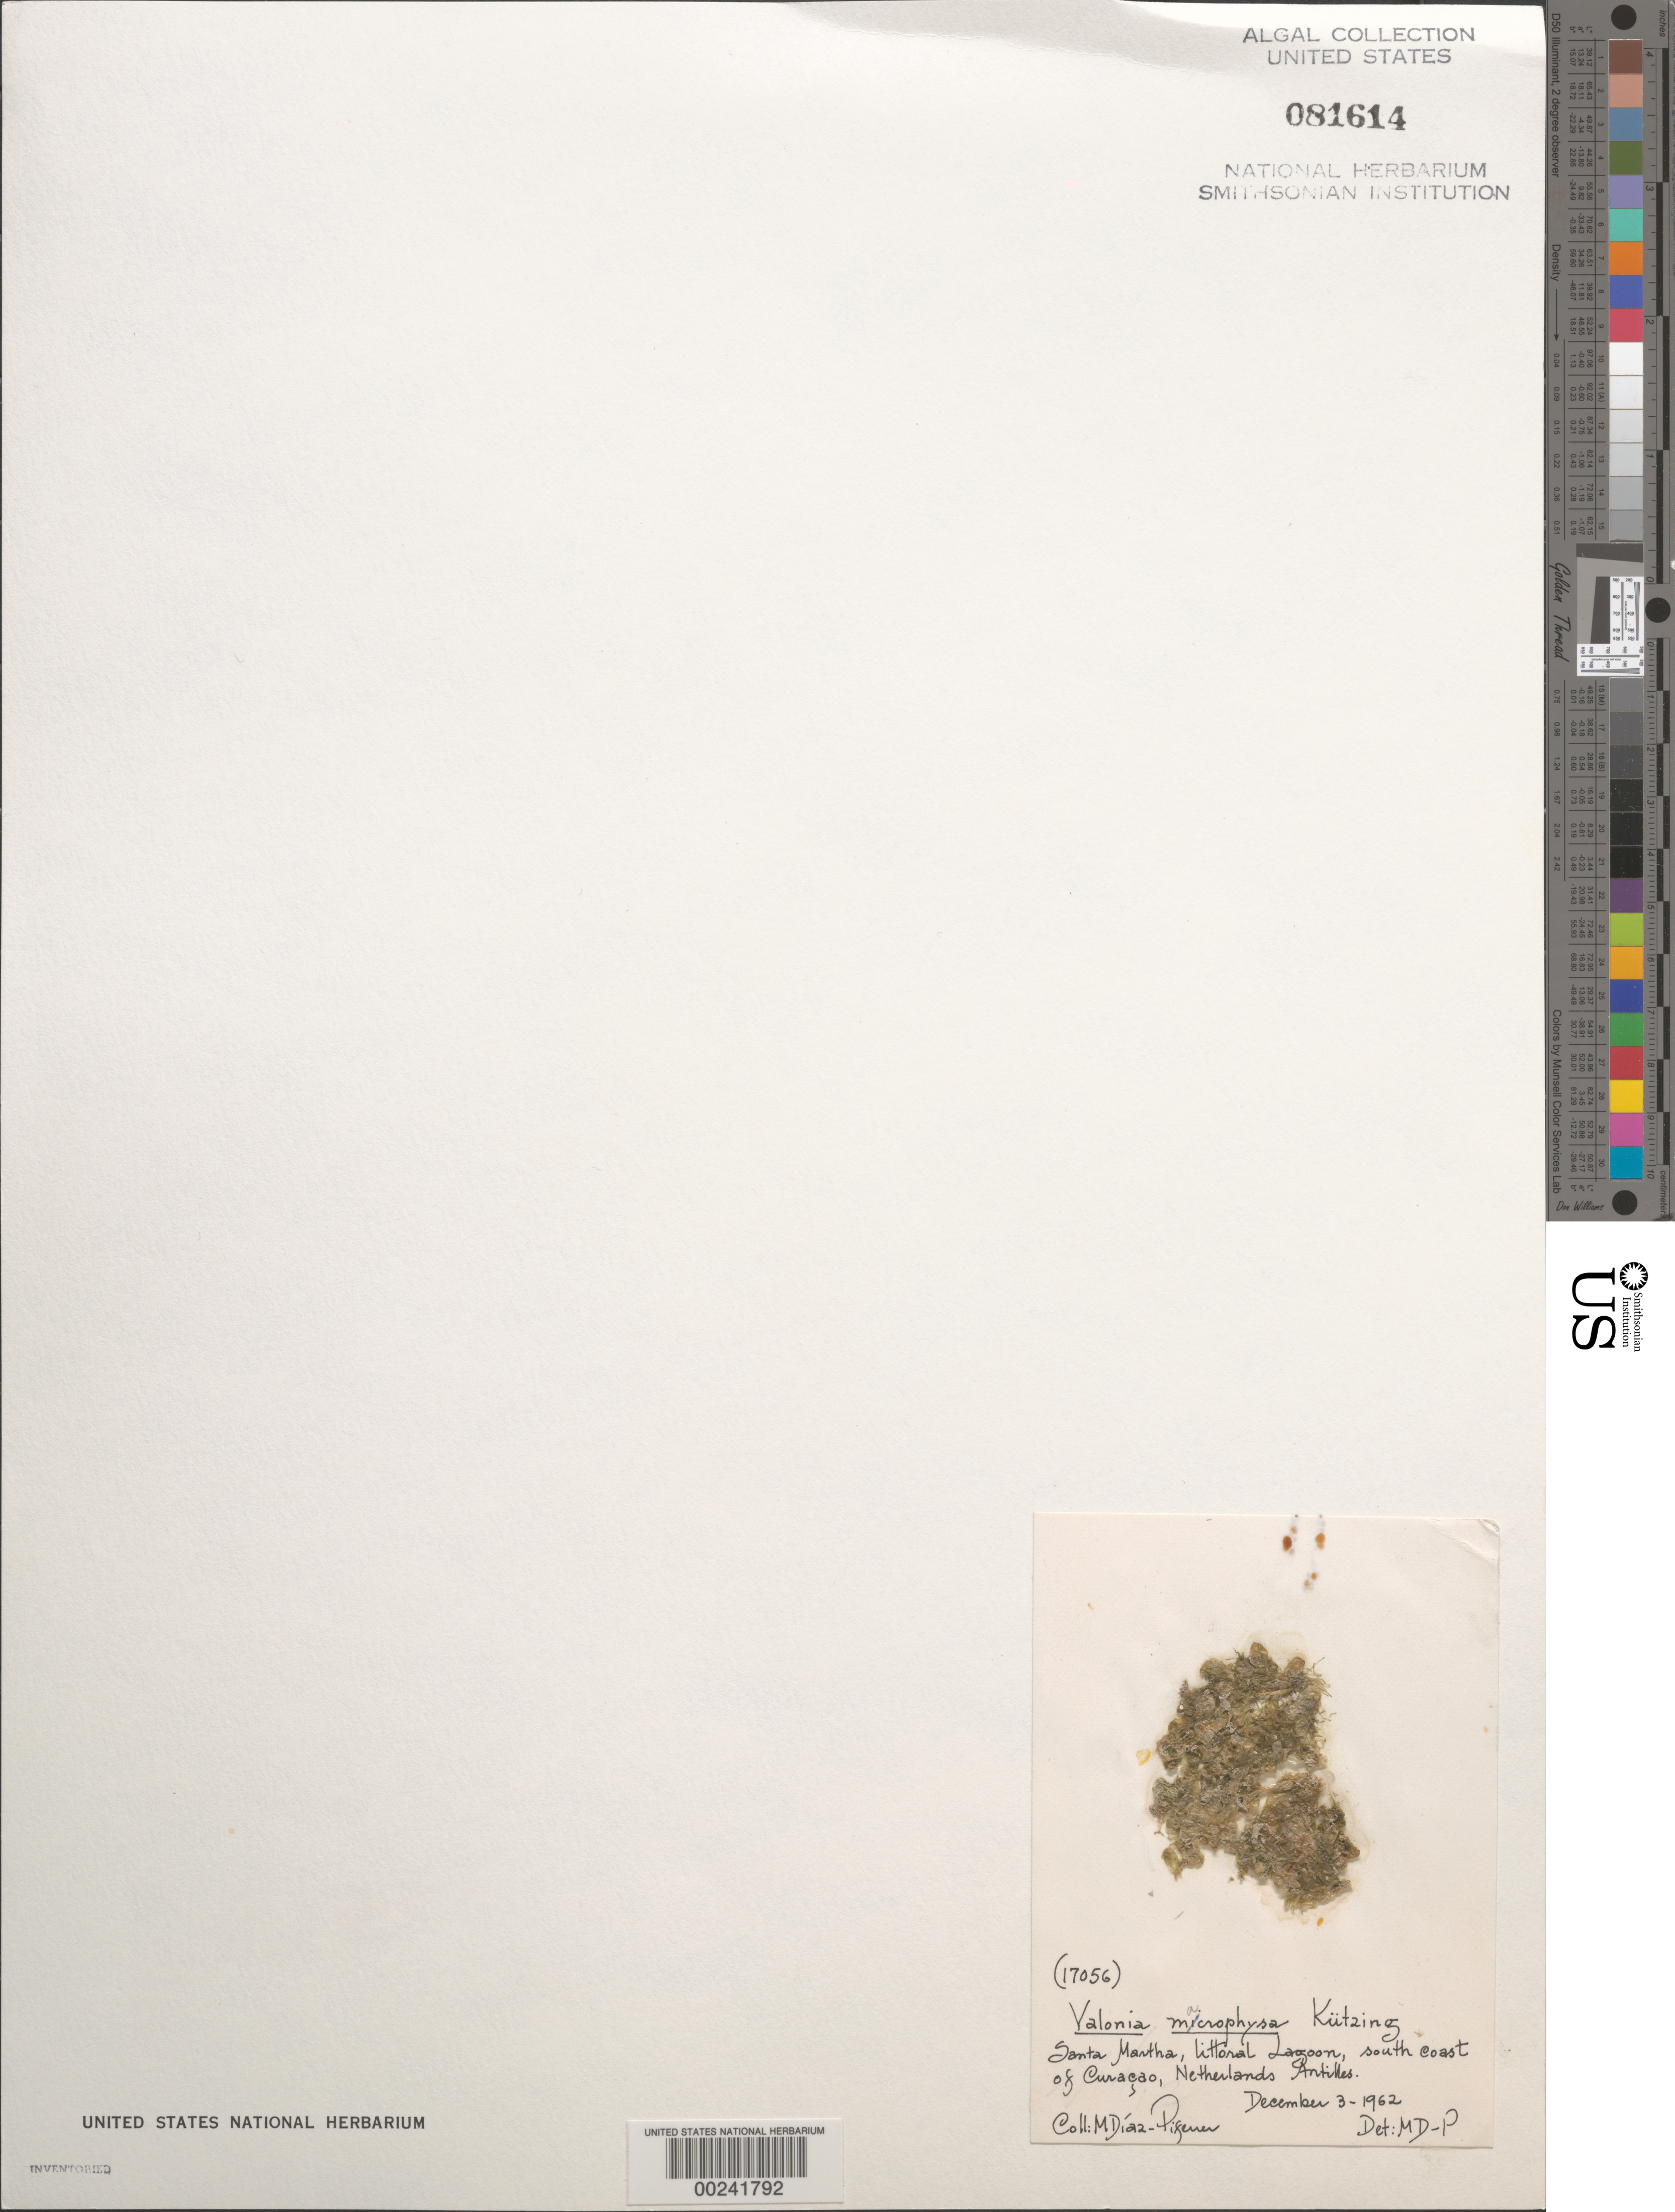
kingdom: Plantae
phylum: Chlorophyta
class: Ulvophyceae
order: Siphonocladales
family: Valoniaceae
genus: Valonia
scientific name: Valonia macrophysa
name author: Kütz.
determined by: Diaz-Piferrer, M.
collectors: M. Diaz-Piferrer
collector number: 17056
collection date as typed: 03 Dec 1962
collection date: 1962-12-03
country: Curaçao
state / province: ABC Islands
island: Curaçao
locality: Santa Martha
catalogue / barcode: US 81614